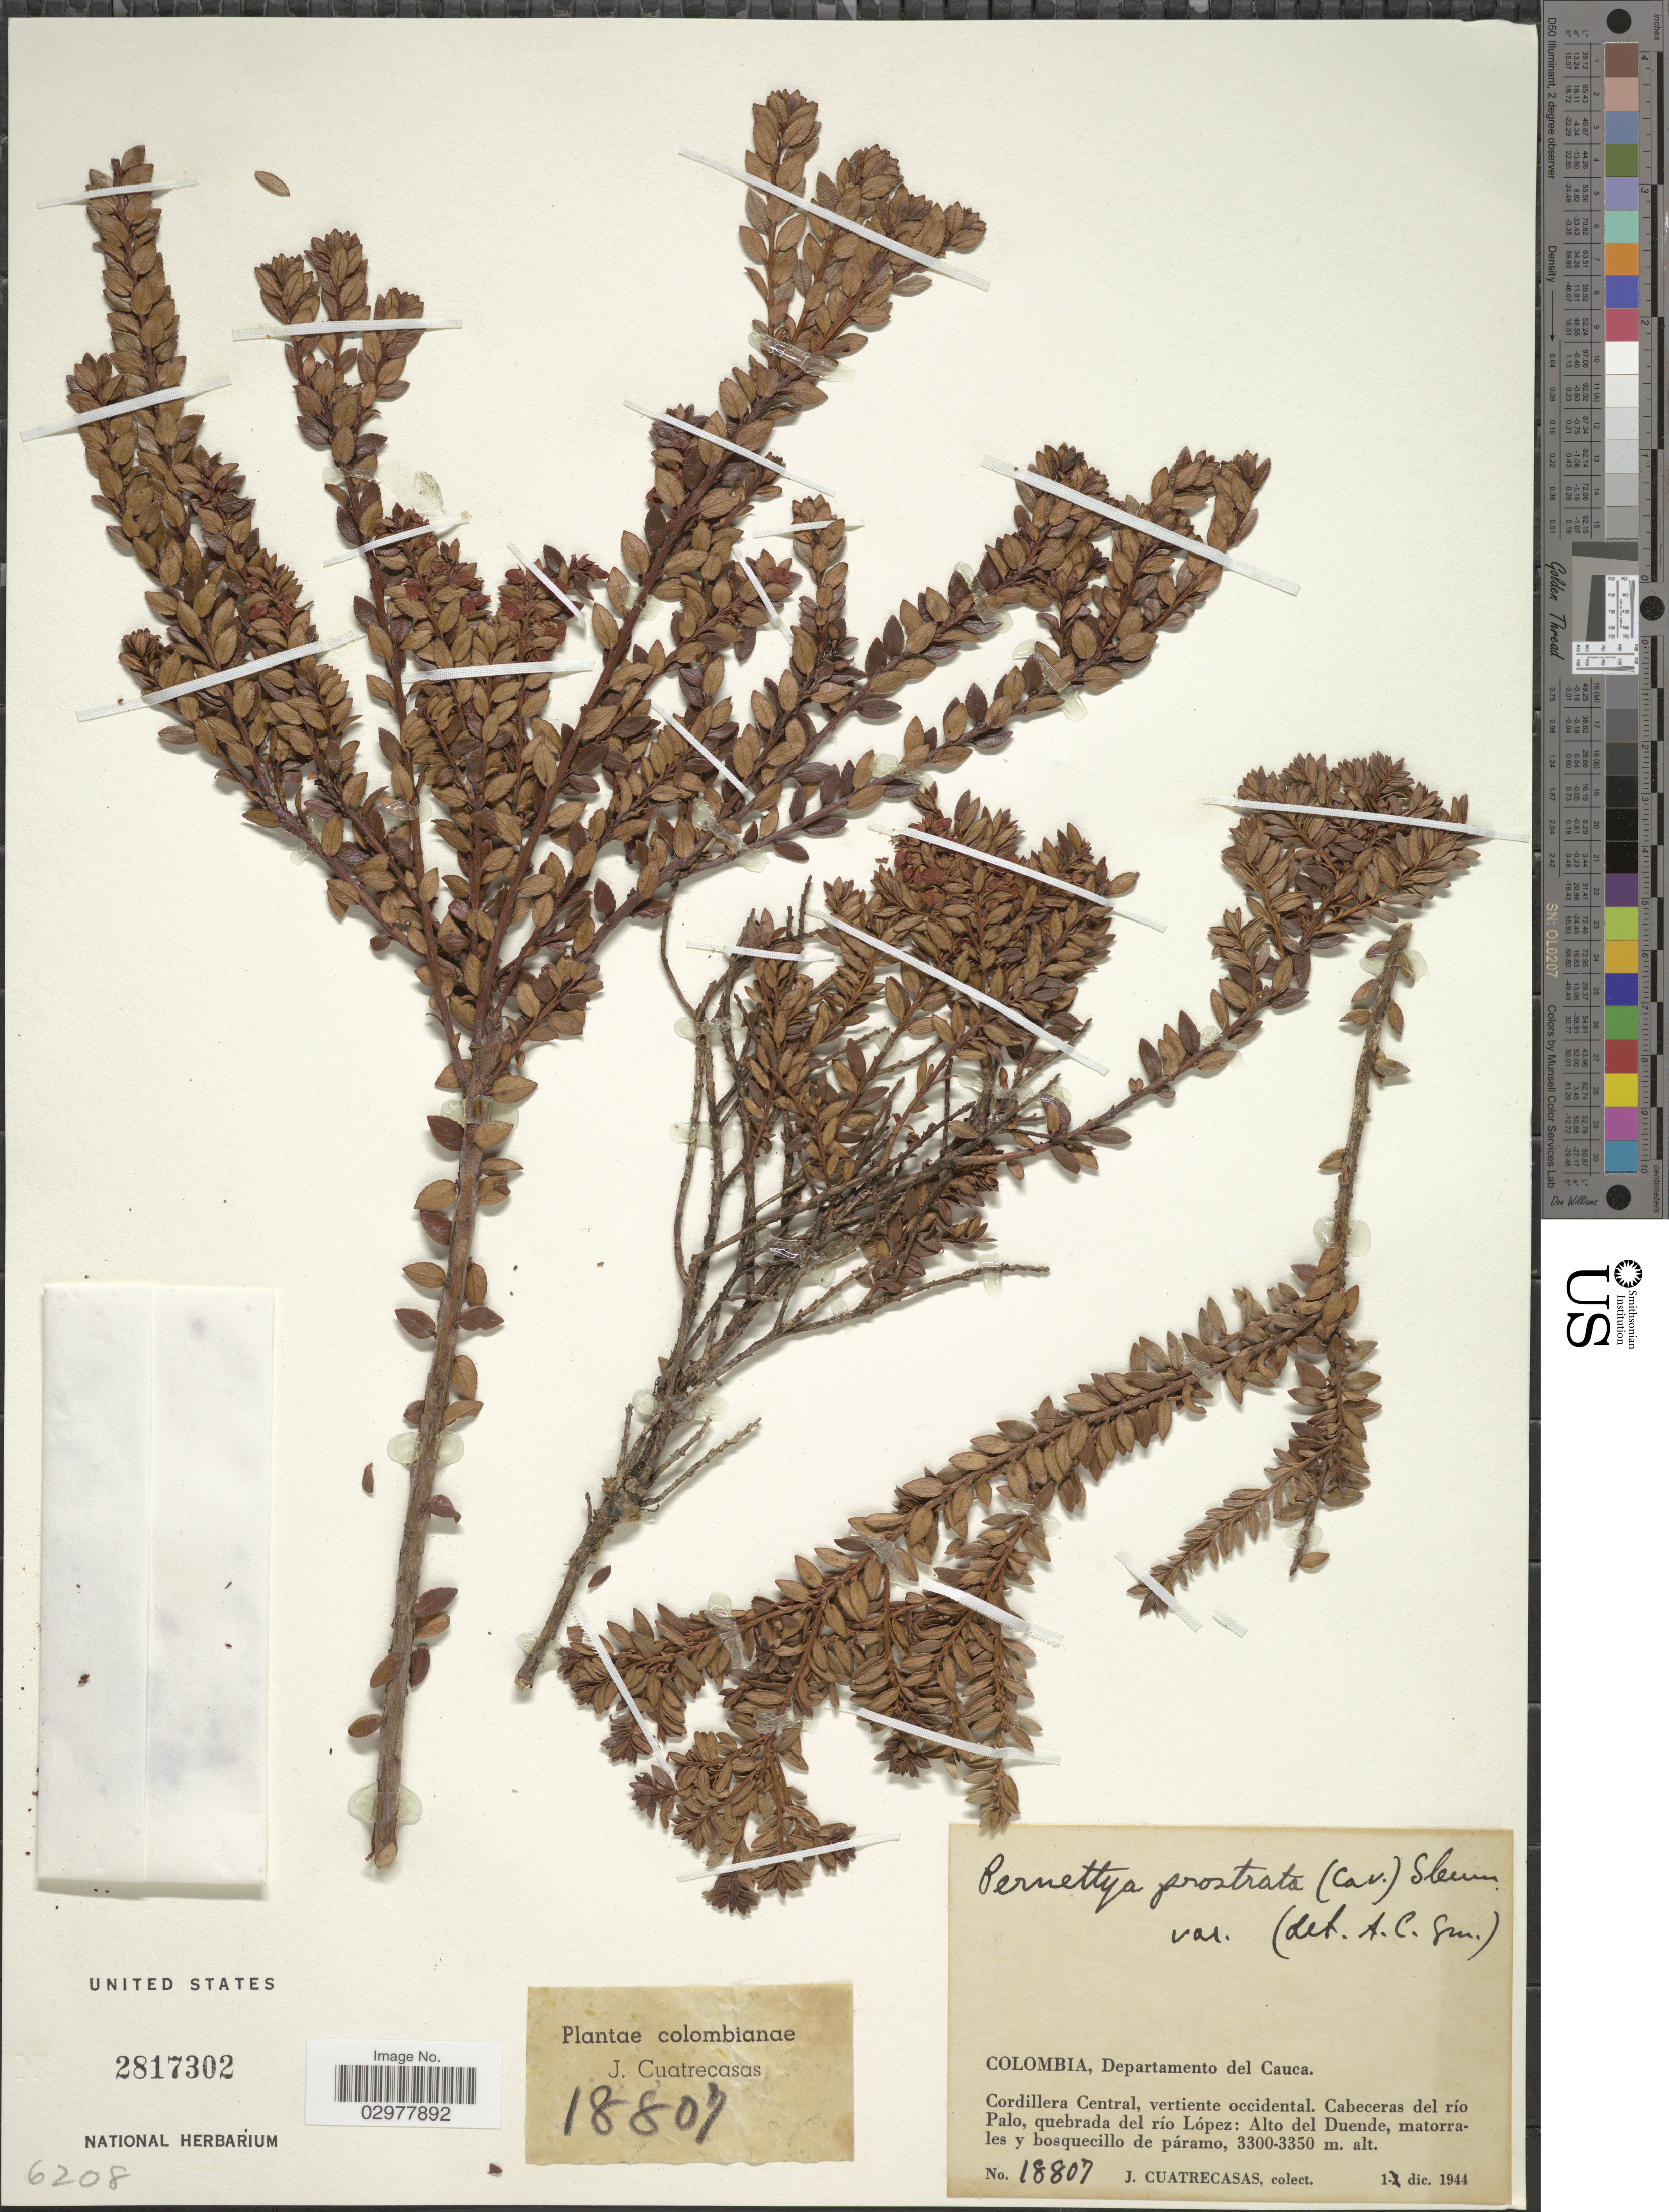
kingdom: Plantae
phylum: Tracheophyta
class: Magnoliopsida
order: Ericales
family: Ericaceae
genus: Pernettya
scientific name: Pernettya prostrata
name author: (Cav.) DC.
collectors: J. Cuatrecasas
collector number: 18807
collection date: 1944-12-01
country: Colombia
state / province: Cauca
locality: Departamento del Cauca. Cordillera Central, vertiente occidental. Cabeceras del río Palo, quebrada del río López: Alto del Duende.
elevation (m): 3300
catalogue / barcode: US 2817302